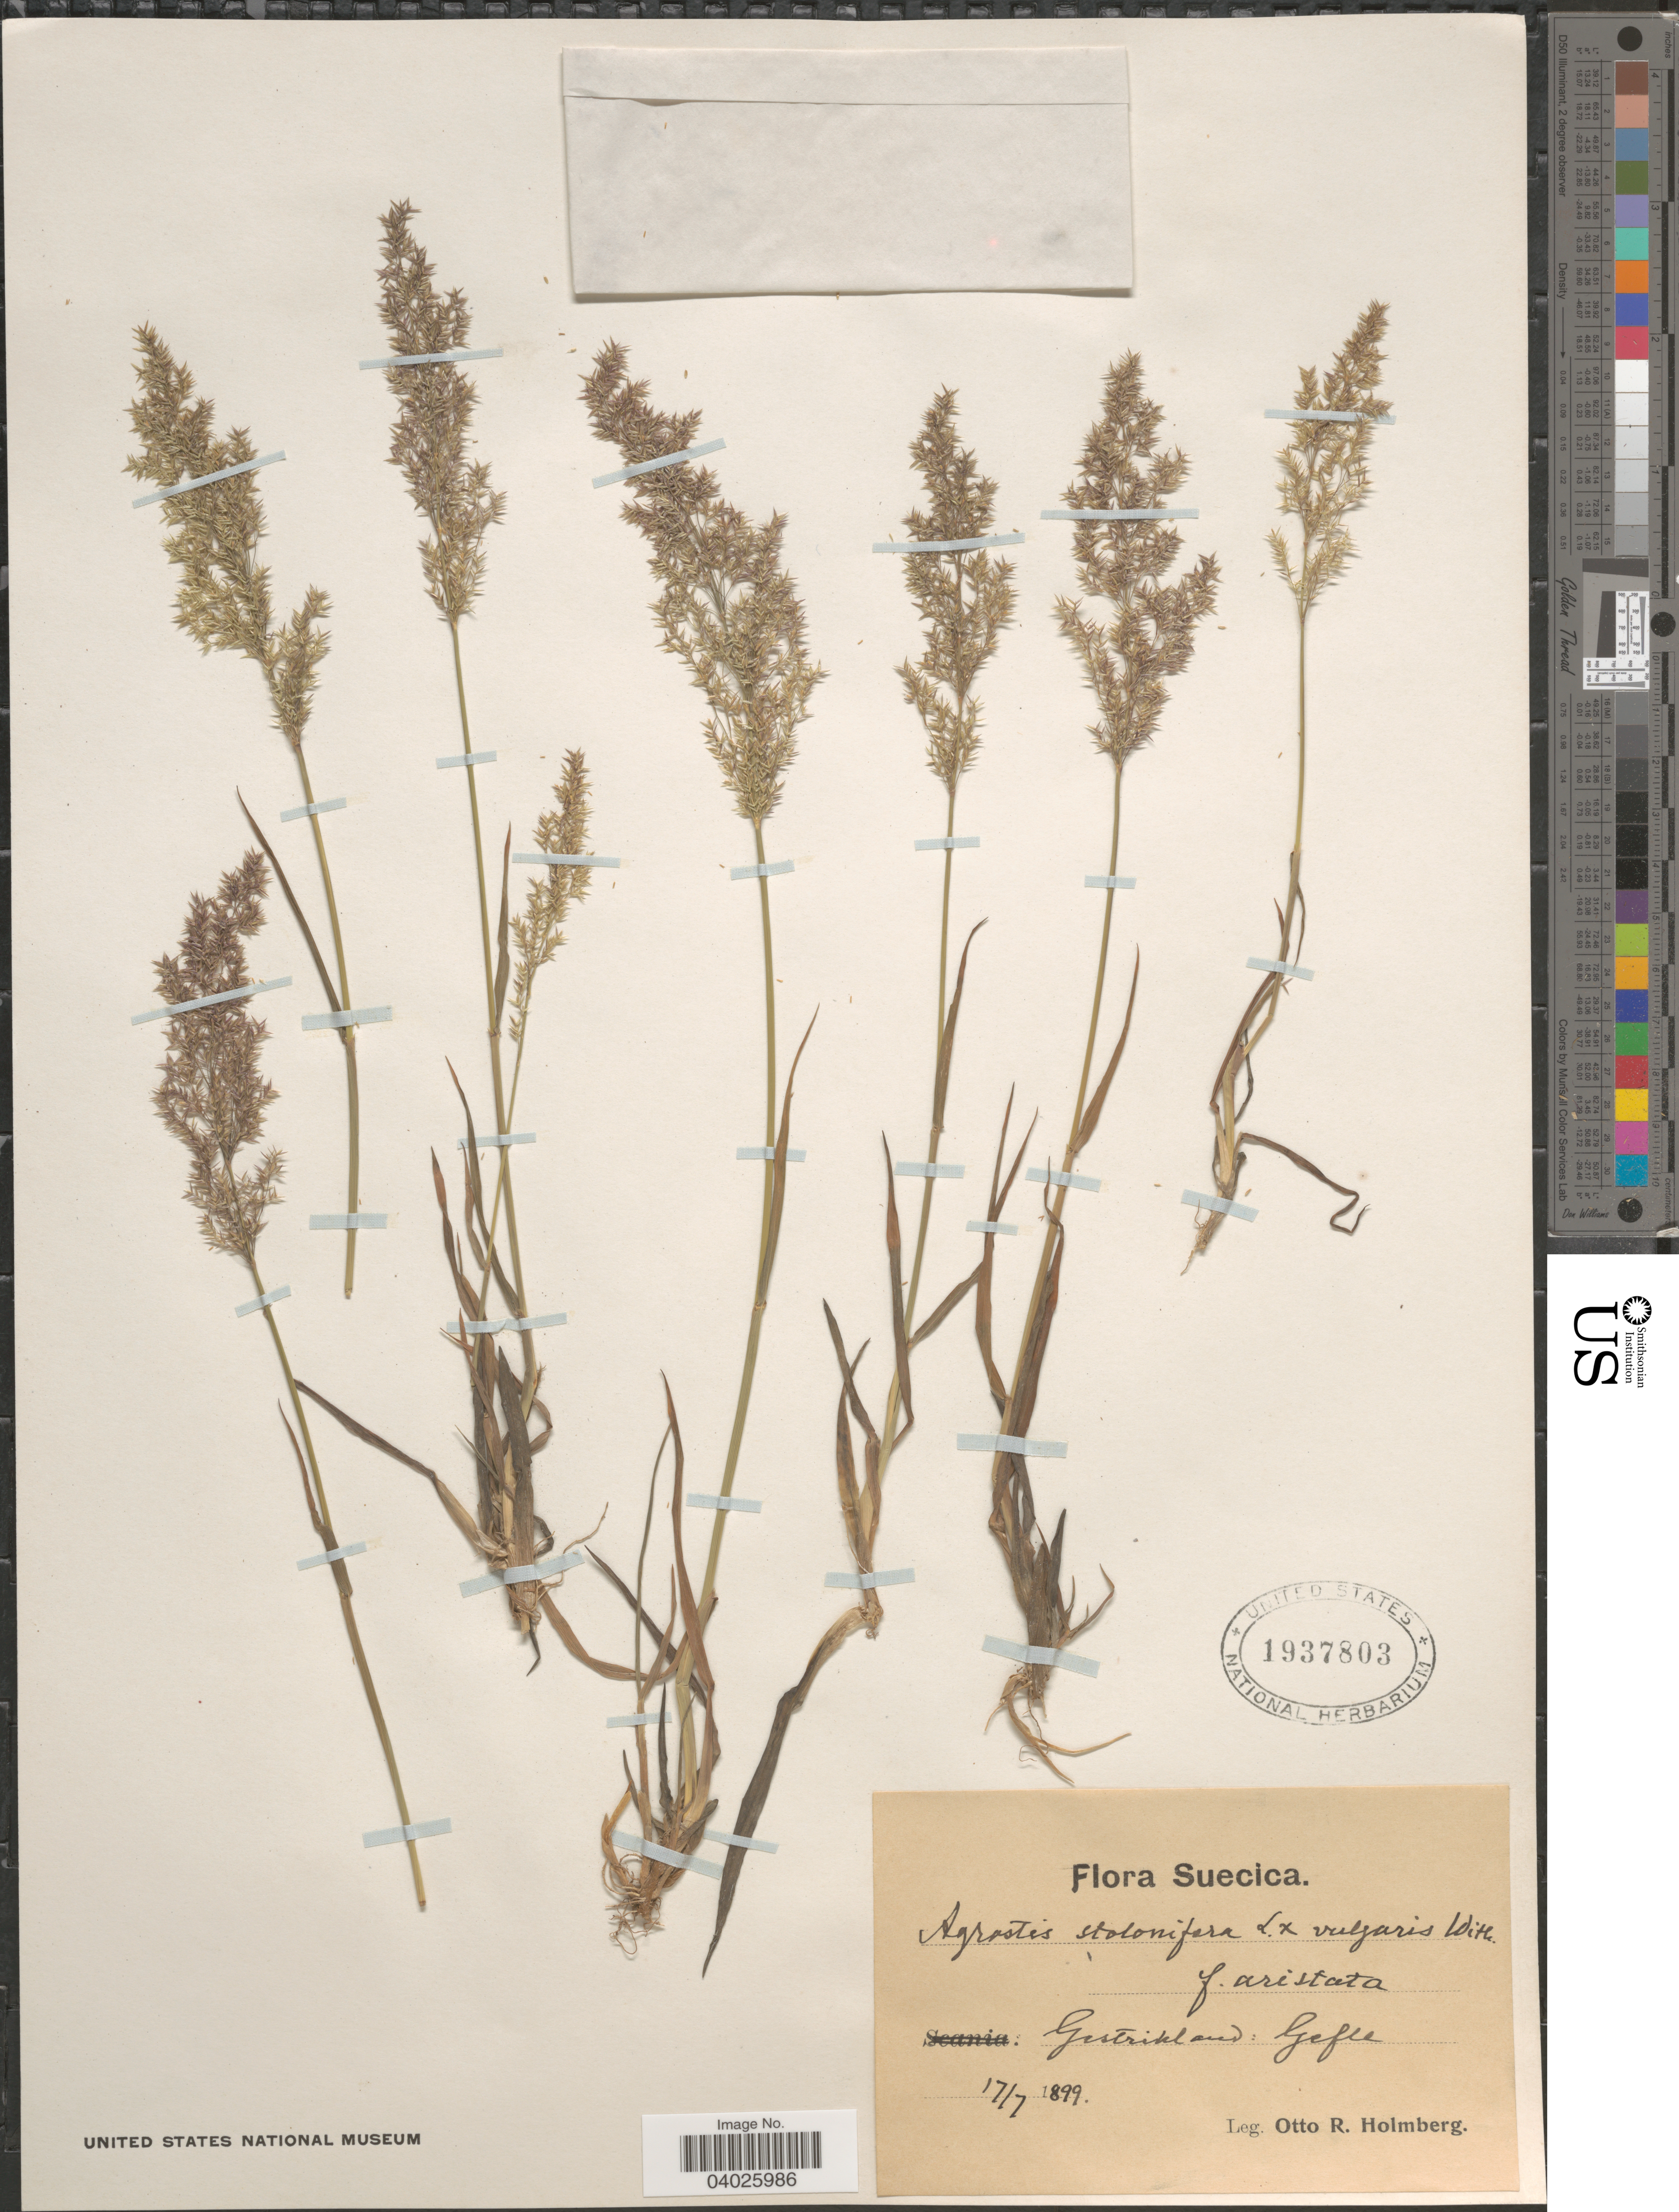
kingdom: Plantae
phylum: Tracheophyta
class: Liliopsida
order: Poales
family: Poaceae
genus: Agrostis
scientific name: Agrostis sp.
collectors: O. Holmberg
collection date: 1899-07-17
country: Sweden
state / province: Gavleborg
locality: Suecica. Gastrikland: Gefle.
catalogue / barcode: US 1937803